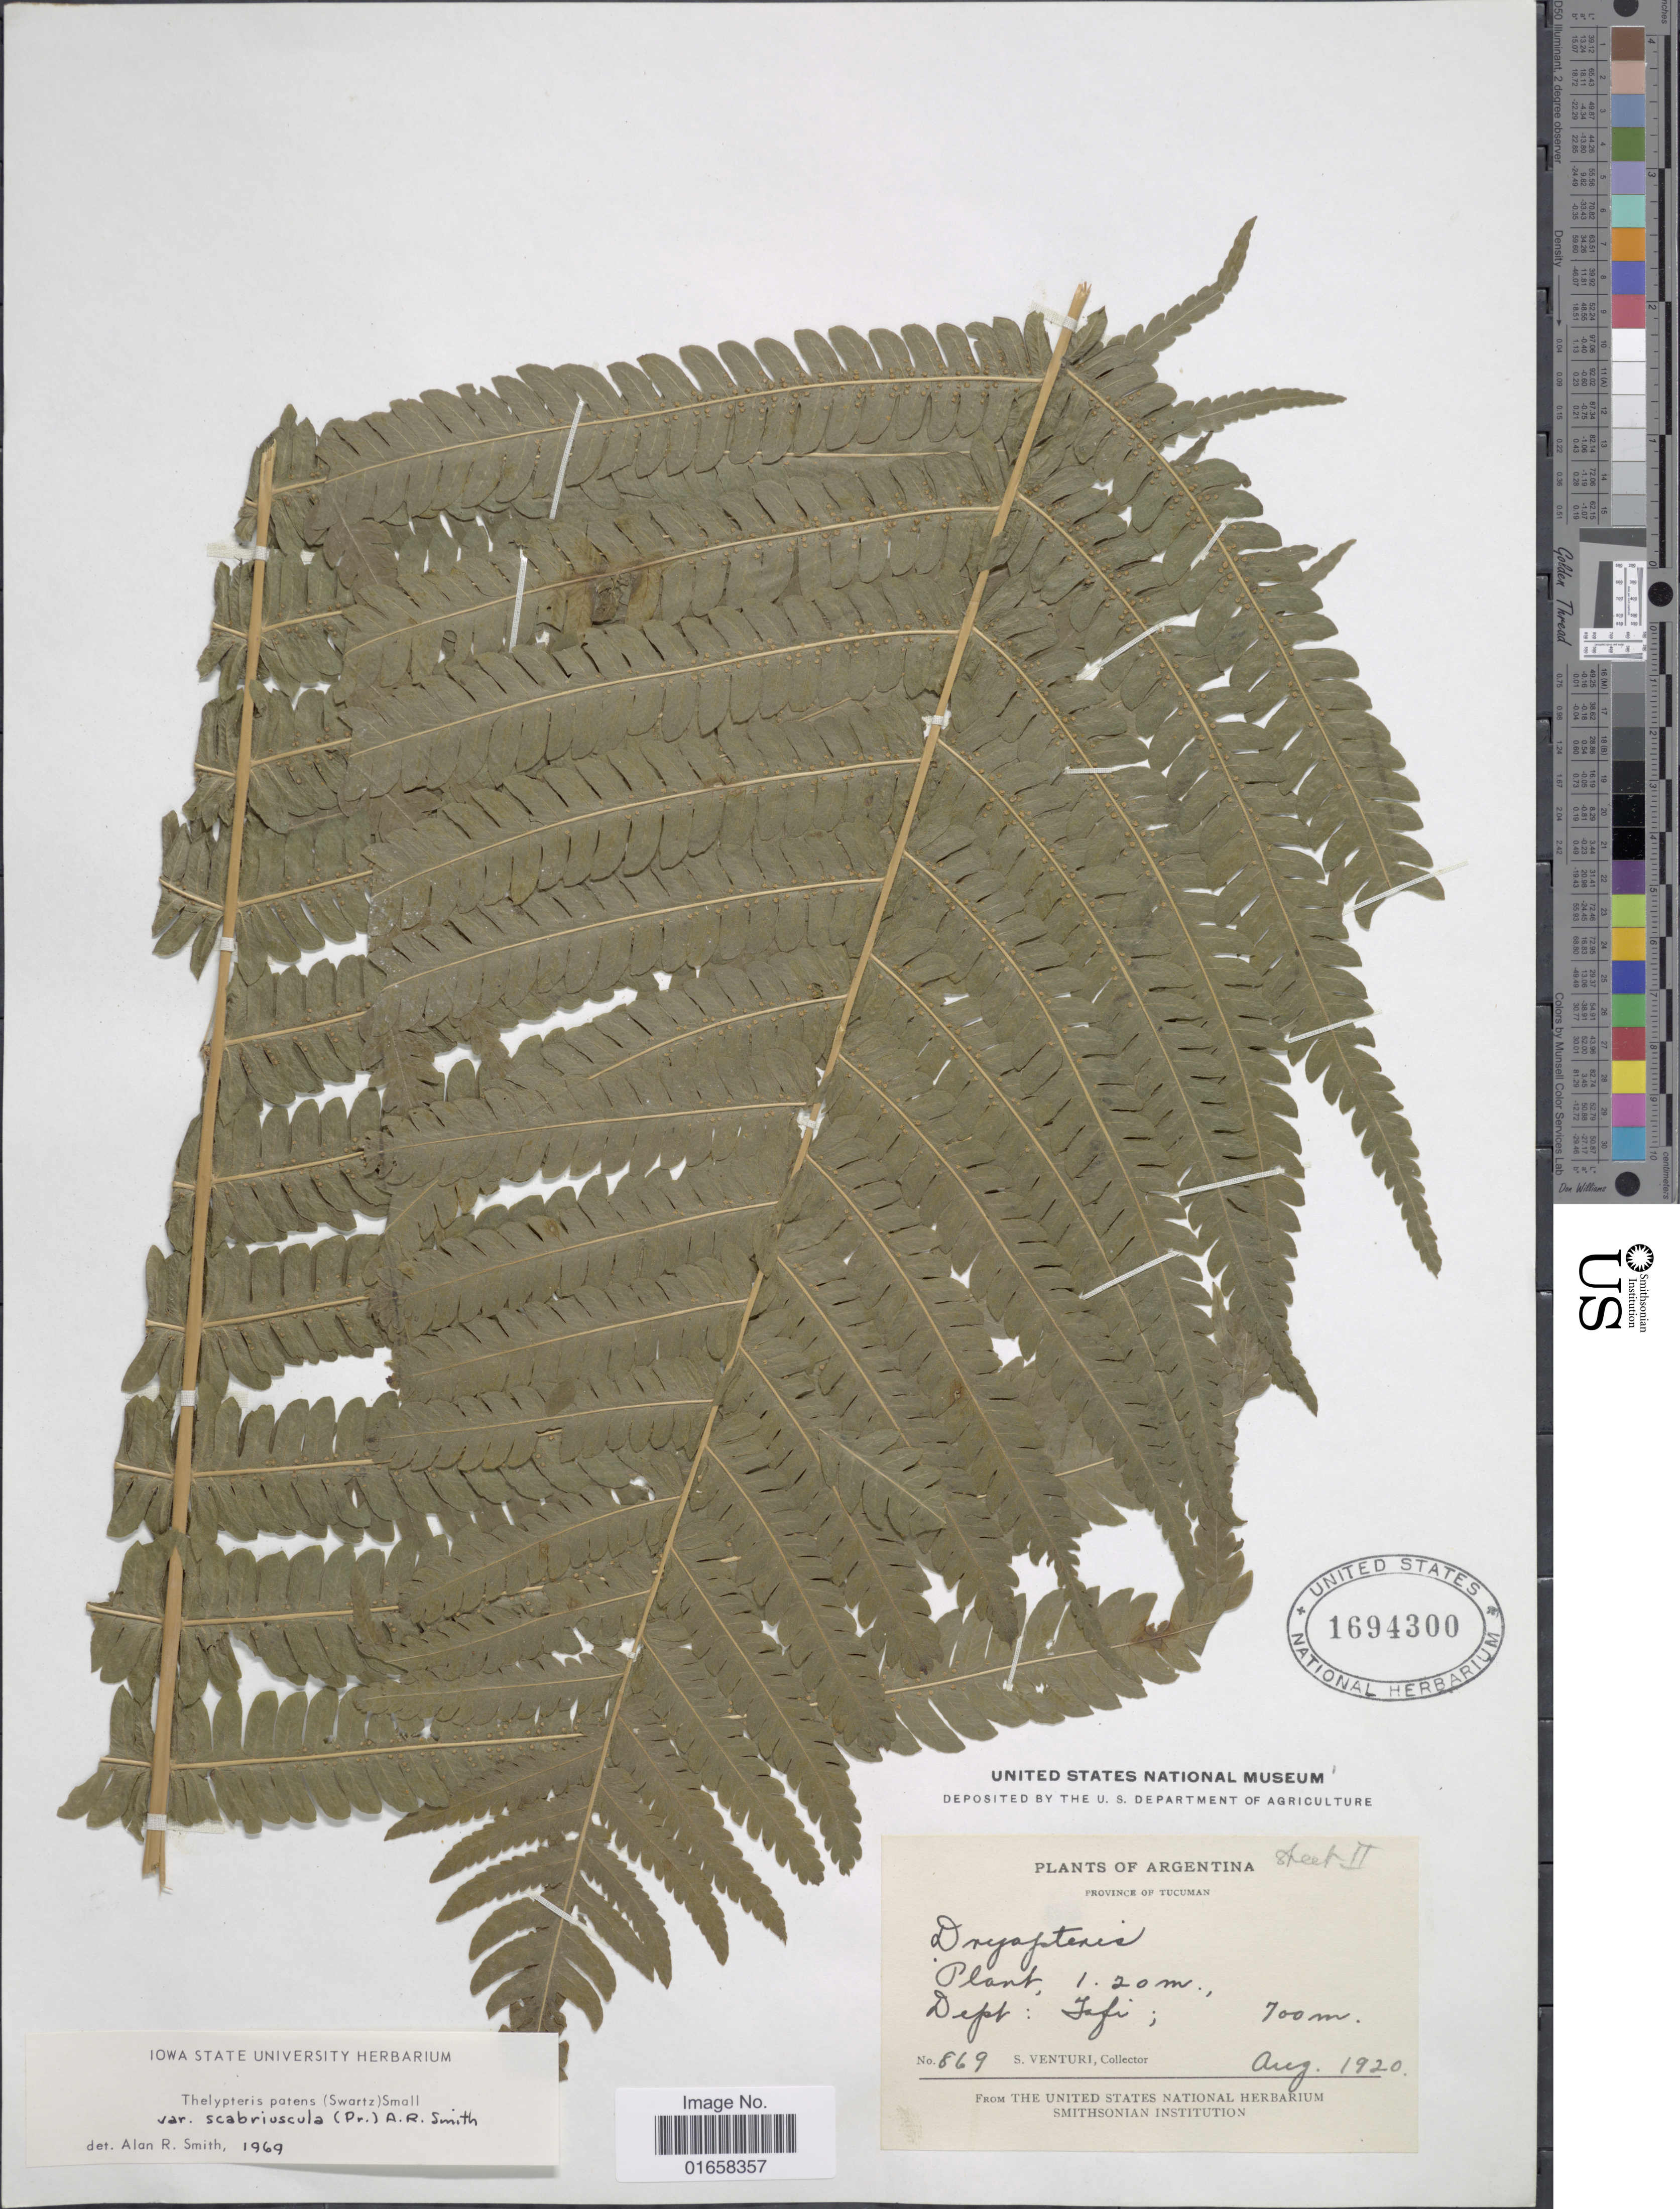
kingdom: Plantae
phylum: Tracheophyta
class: Polypodiopsida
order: Polypodiales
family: Thelypteridaceae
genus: Christella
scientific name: Christella patens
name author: (Sw.) Holttum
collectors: S. Venturi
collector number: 869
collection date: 1920-08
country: Argentina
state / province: Tucumán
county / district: Tafí Viejo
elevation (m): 700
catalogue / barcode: US 1694300